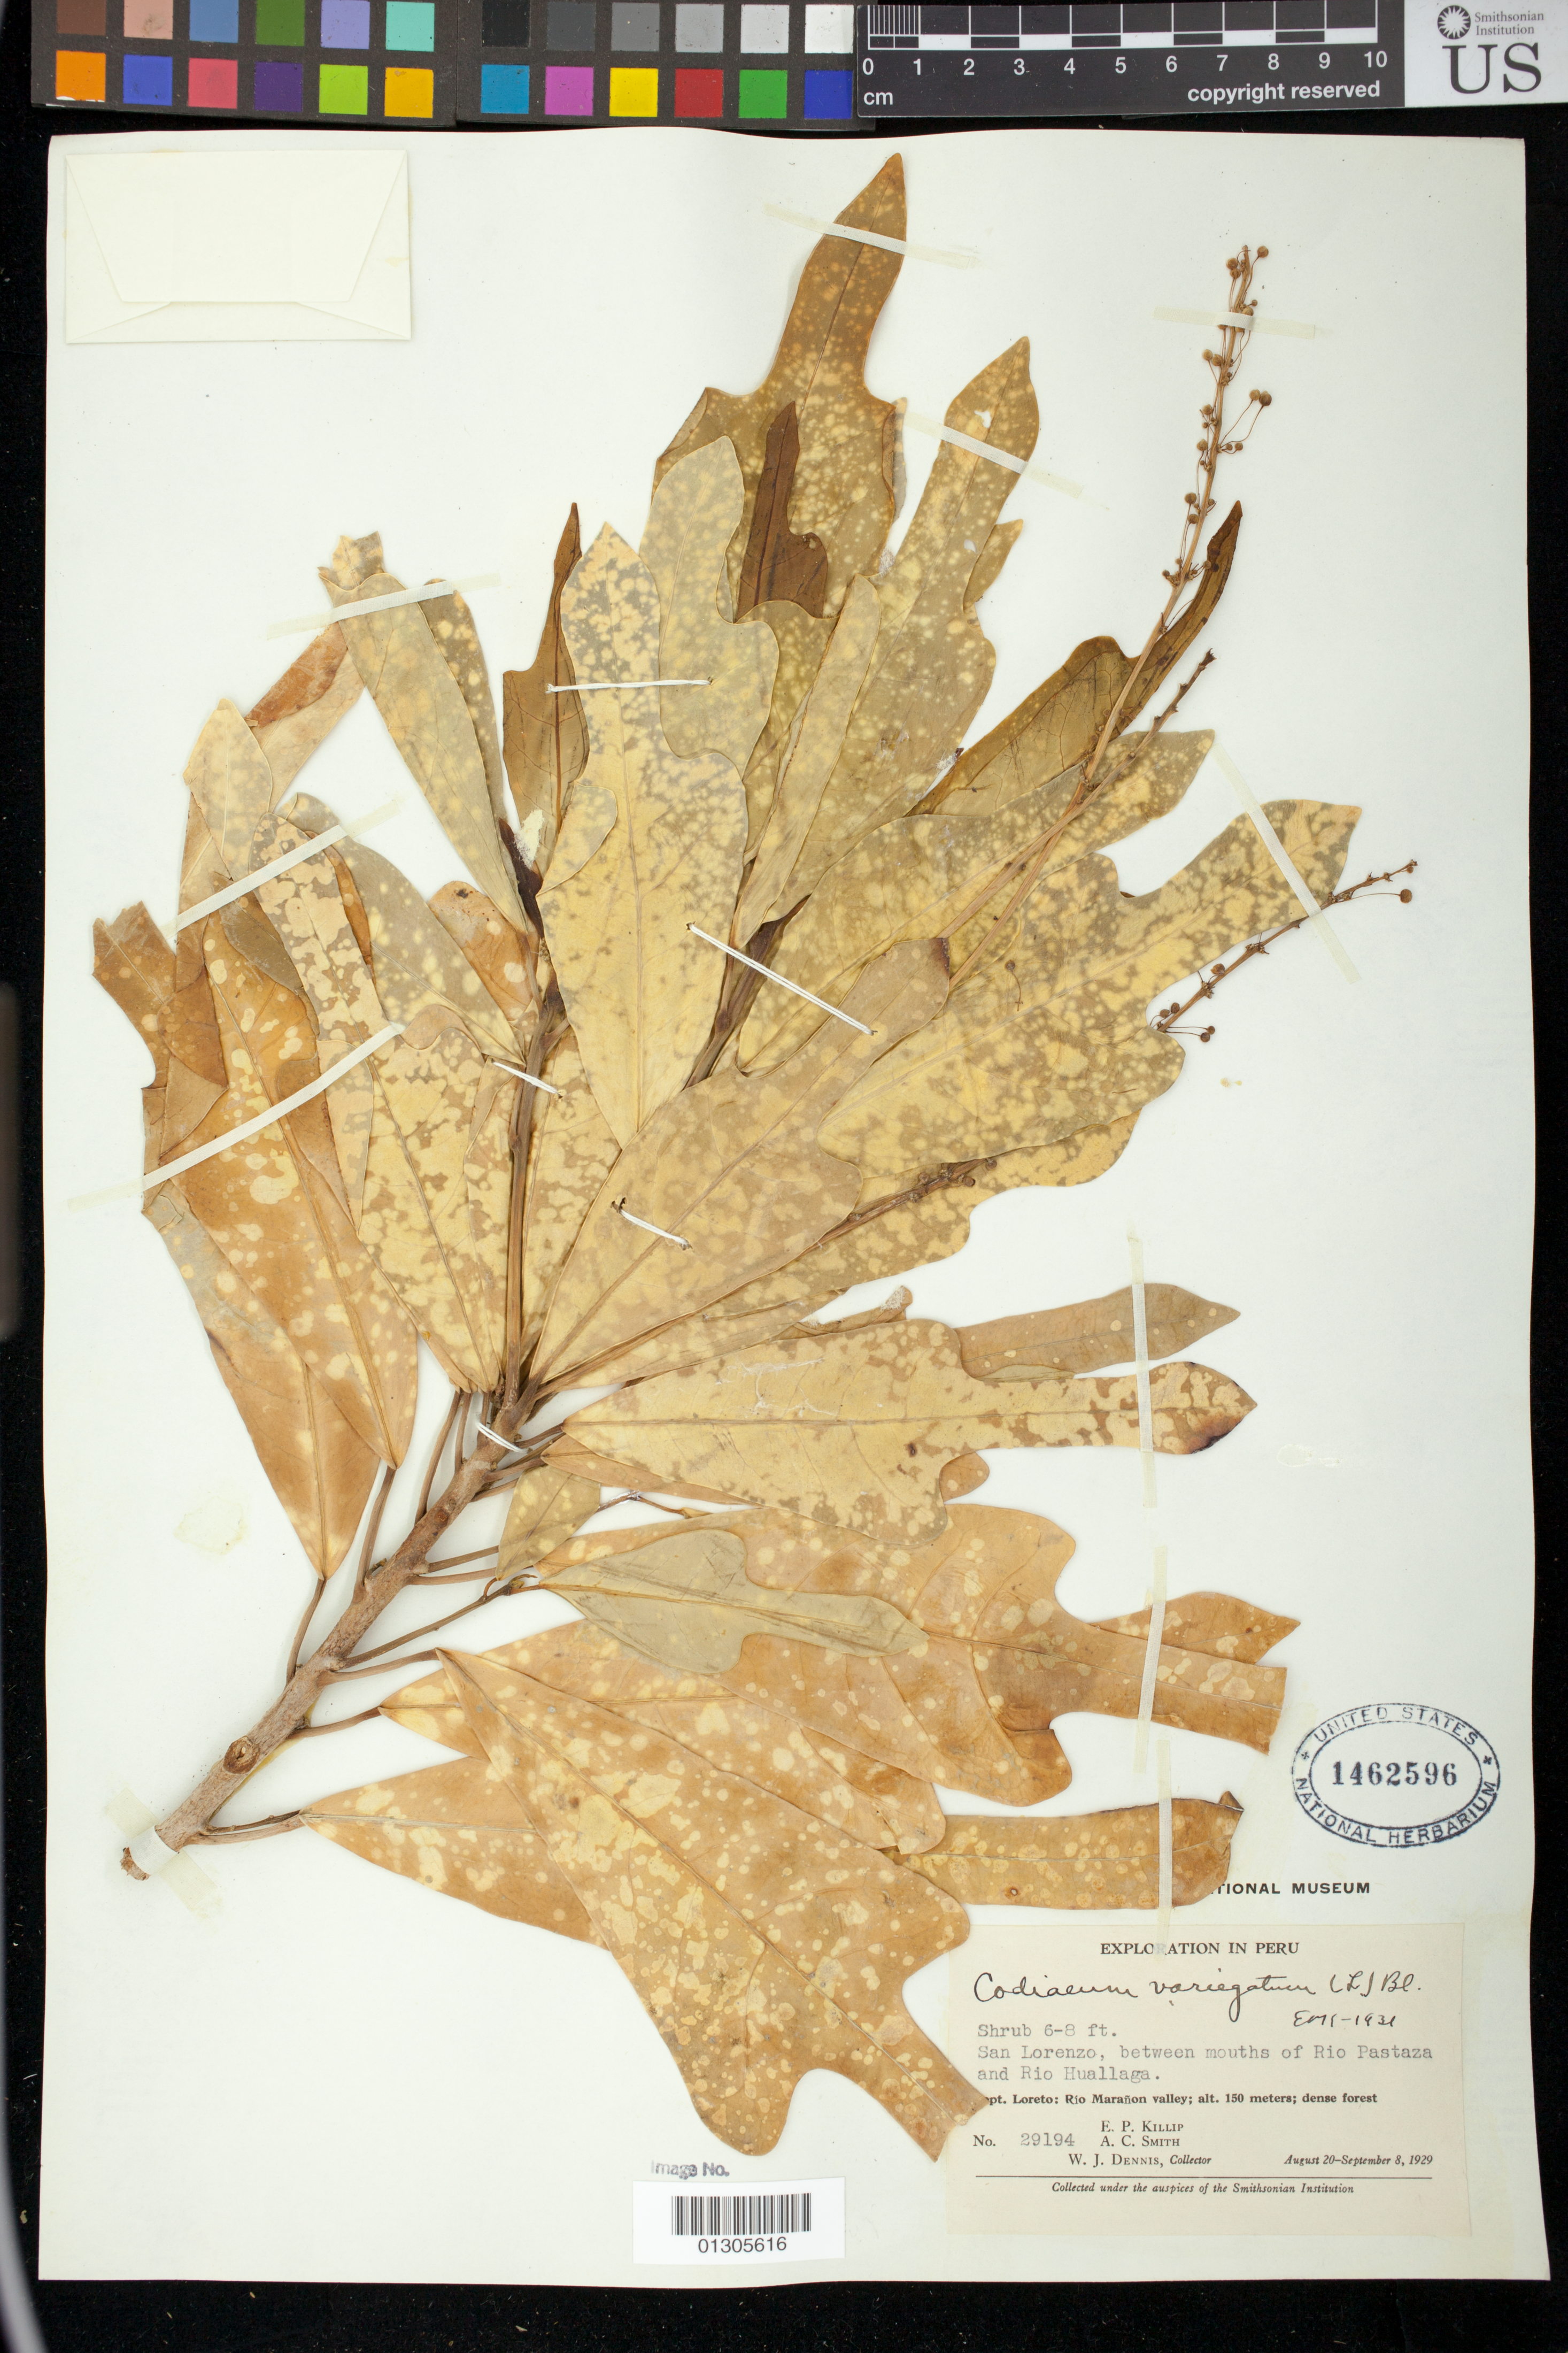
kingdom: Plantae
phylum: Tracheophyta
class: Magnoliopsida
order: Malpighiales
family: Euphorbiaceae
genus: Codiaeum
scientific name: Codiaeum variegatum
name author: (L.) Rumph. ex A. Juss.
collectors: E. P. Killip, A. C. Smith & W. J. Dennis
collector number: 29194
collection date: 1929-08-20/1929-09-08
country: Peru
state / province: Loreto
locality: San Lorenzo, between mouths of Rio Pastaza and Rio Huallaga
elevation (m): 150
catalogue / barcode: US 1462596